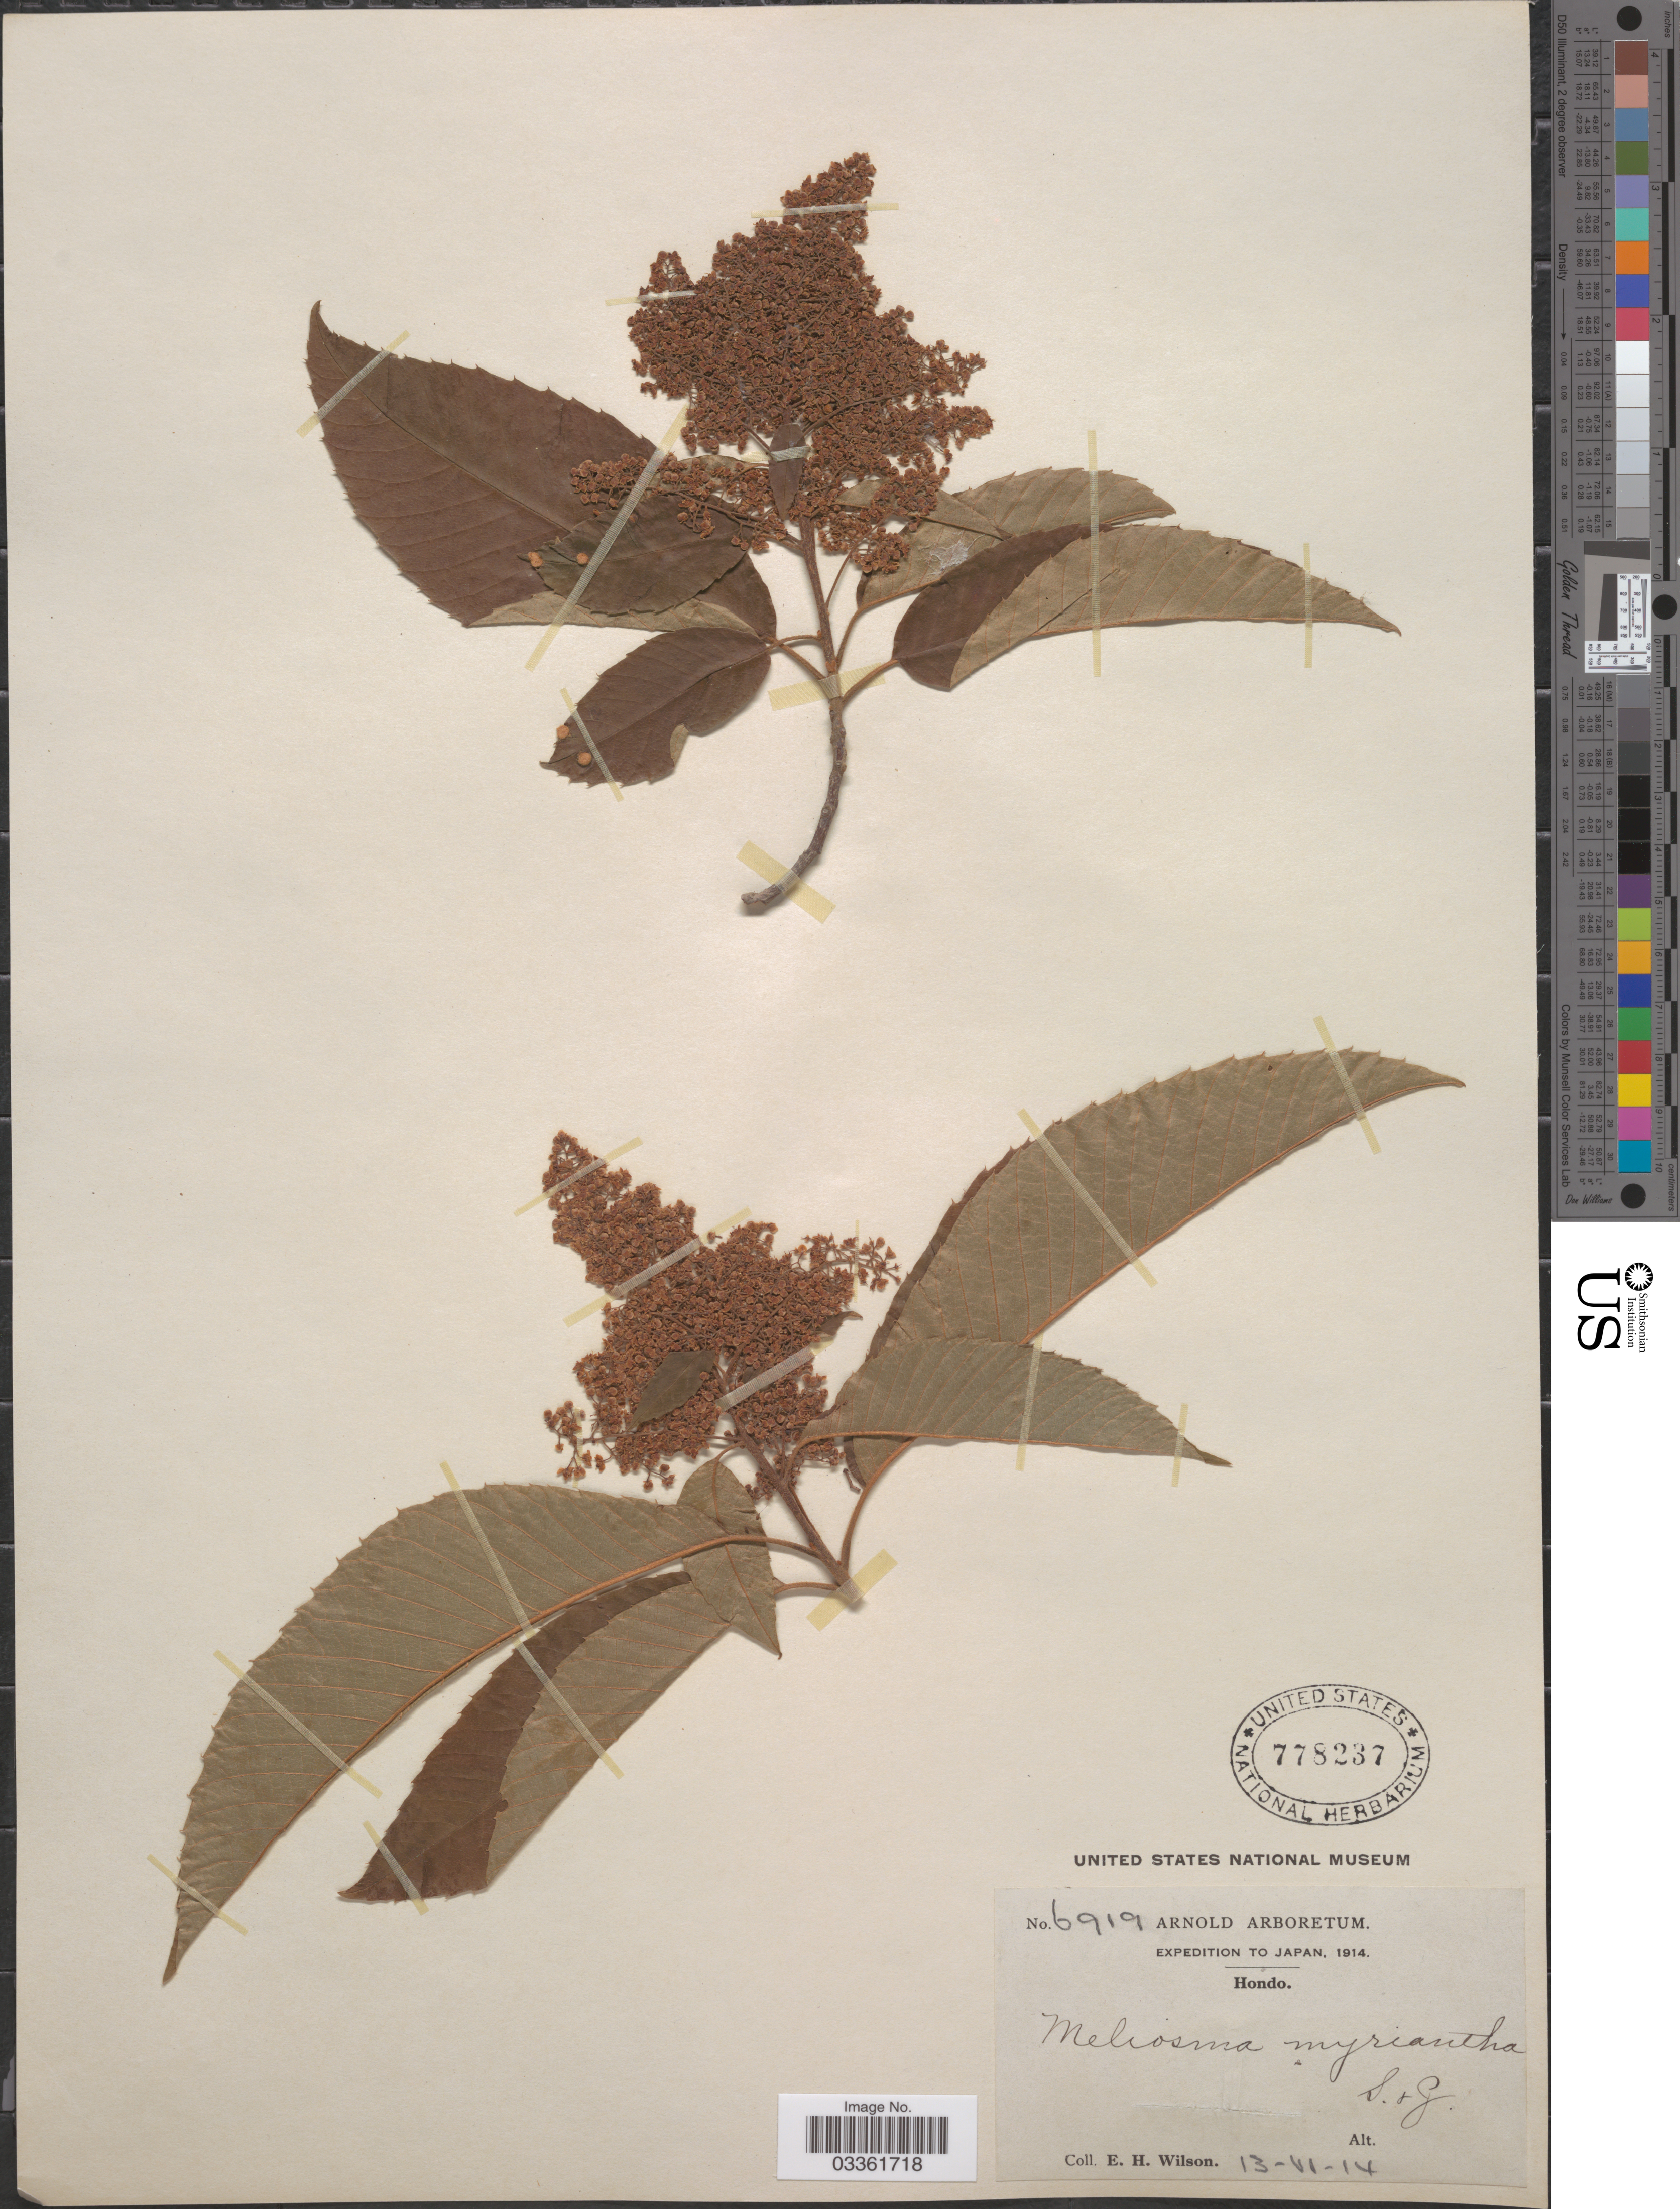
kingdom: Plantae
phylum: Tracheophyta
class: Magnoliopsida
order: Proteales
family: Sabiaceae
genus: Meliosma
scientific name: Meliosma myriantha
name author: Siebold & Zucc.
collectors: E. Wilson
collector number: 6919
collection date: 1914-06-13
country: Japan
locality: Hondo.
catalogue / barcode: US 778237